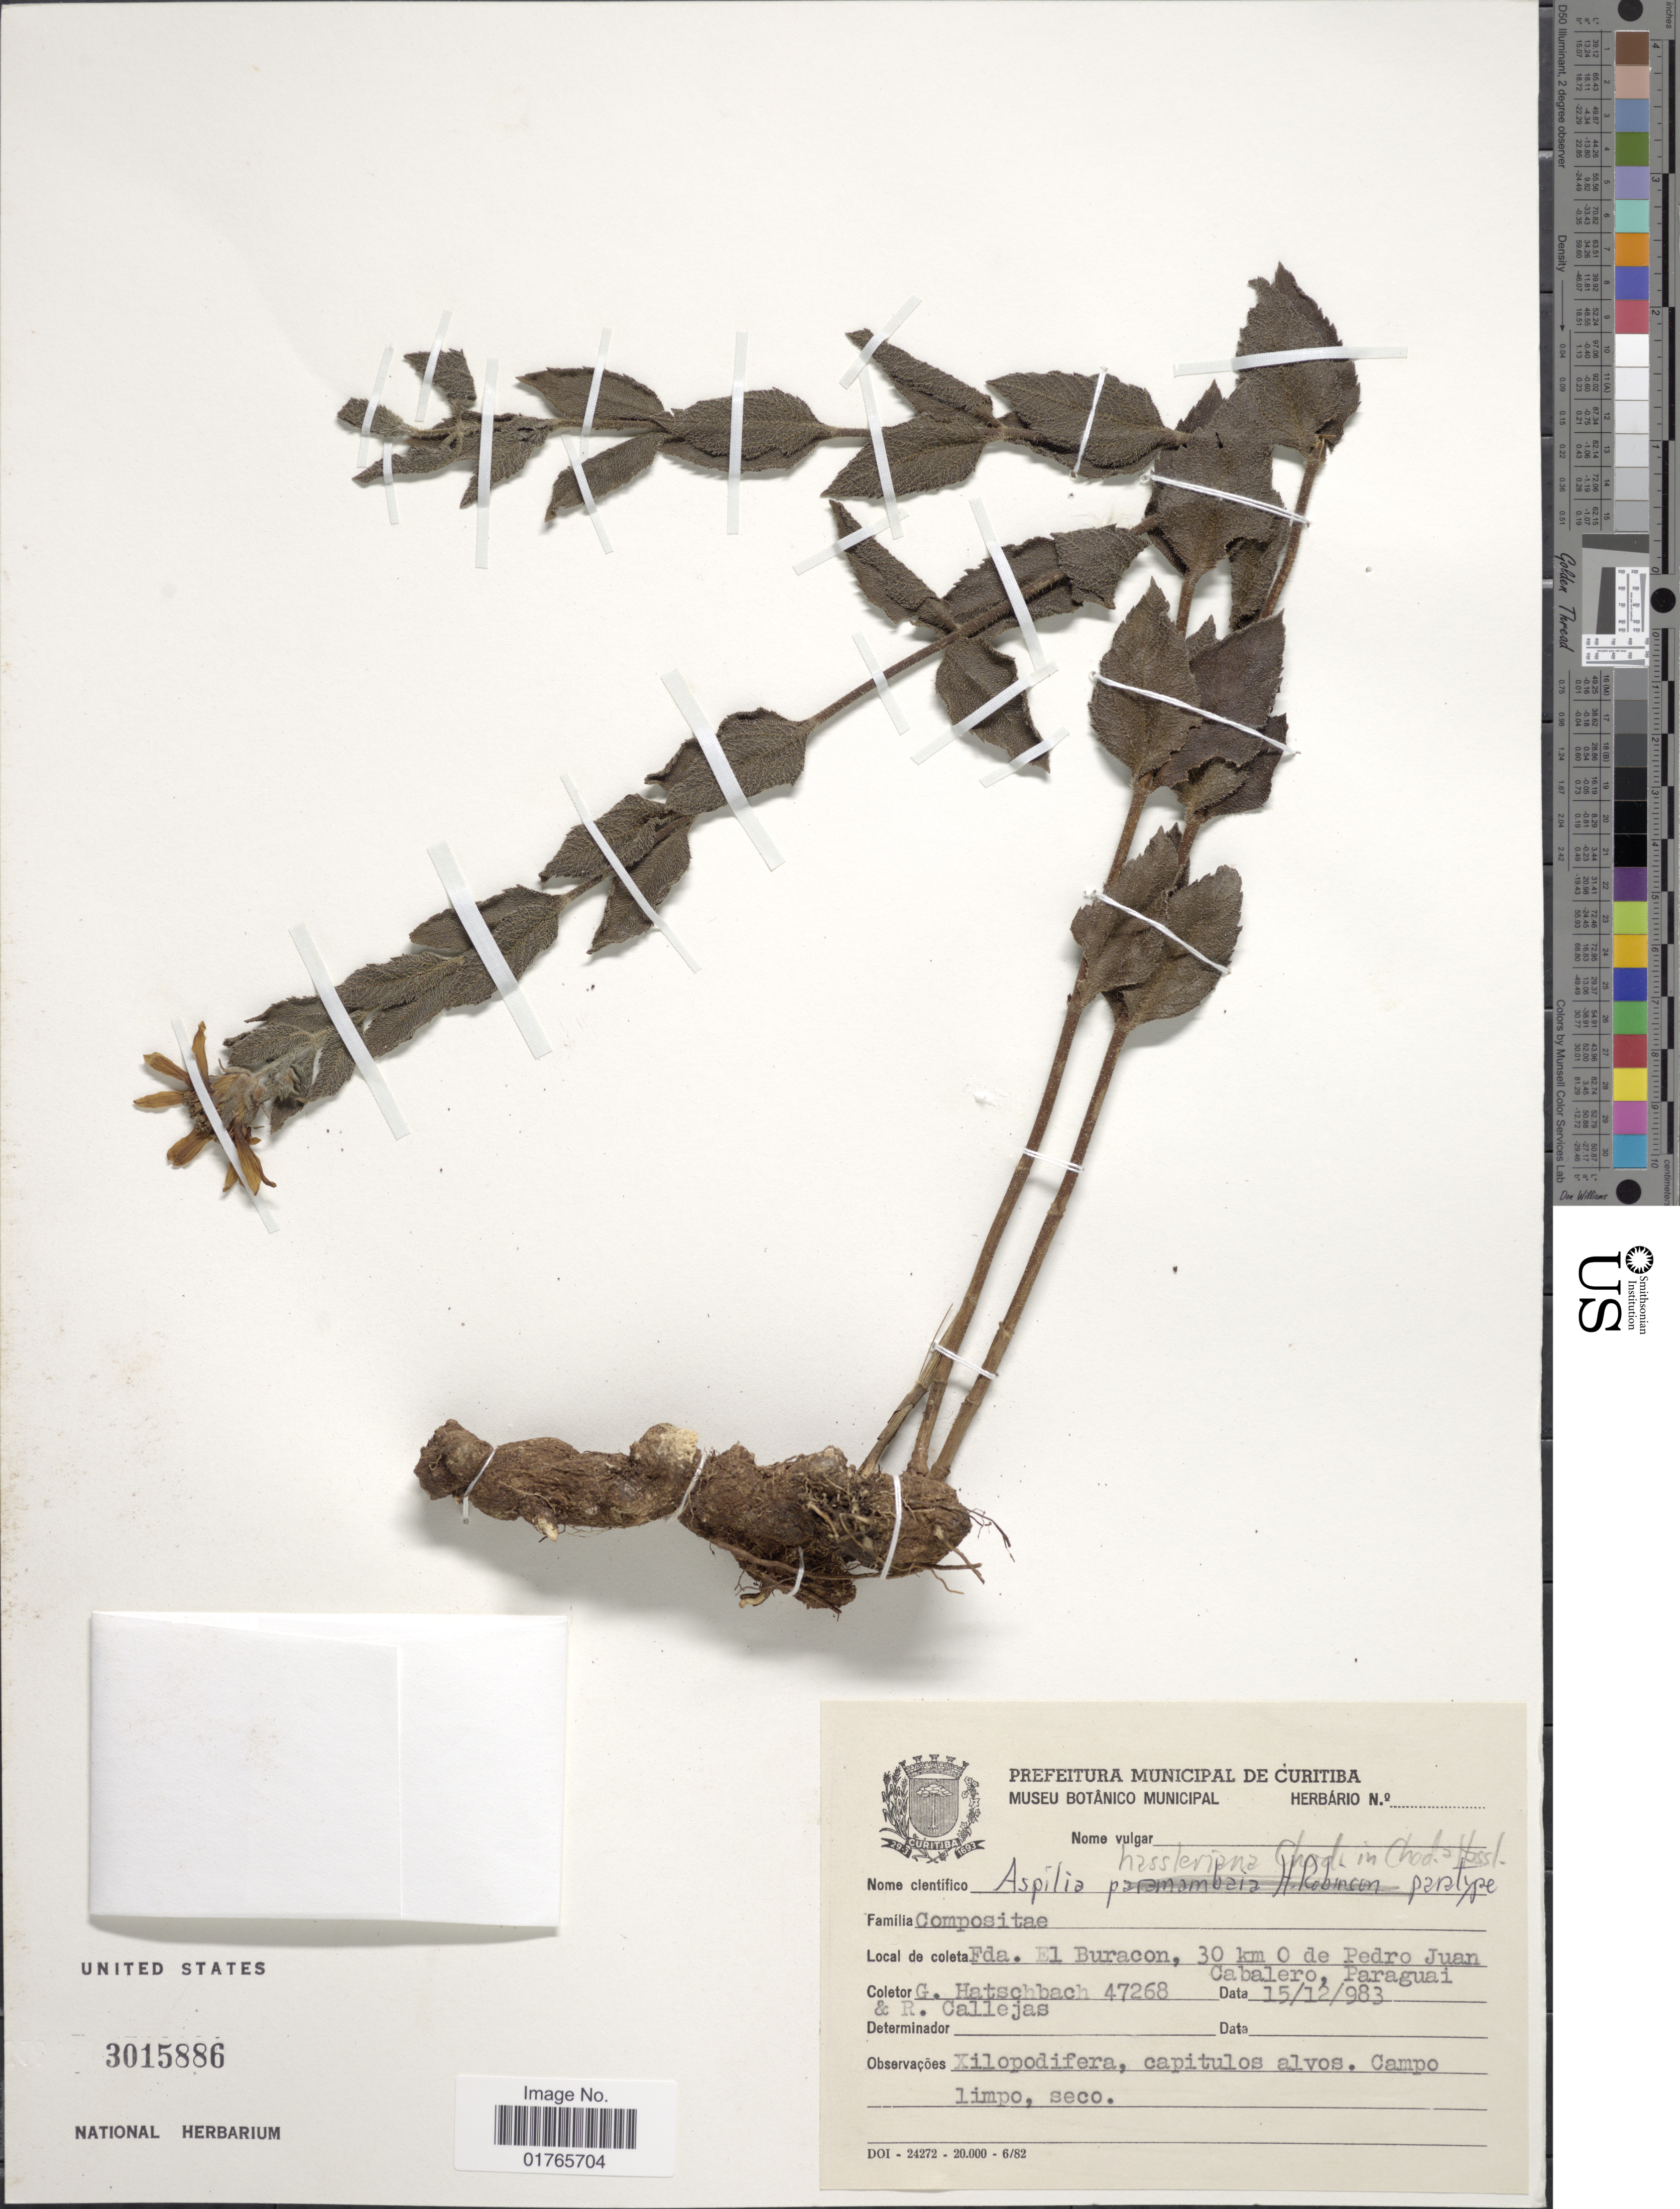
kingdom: Plantae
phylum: Tracheophyta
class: Magnoliopsida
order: Asterales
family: Asteraceae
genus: Aspilia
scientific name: Aspilia hassleriana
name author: Chodat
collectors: G. Hatschbach & R. Callejas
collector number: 47268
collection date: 1983-12-15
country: Paraguay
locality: Fda. El Buracon, 30 km O de Pedro Juan Cabalero, Paraguai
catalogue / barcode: US 3015886